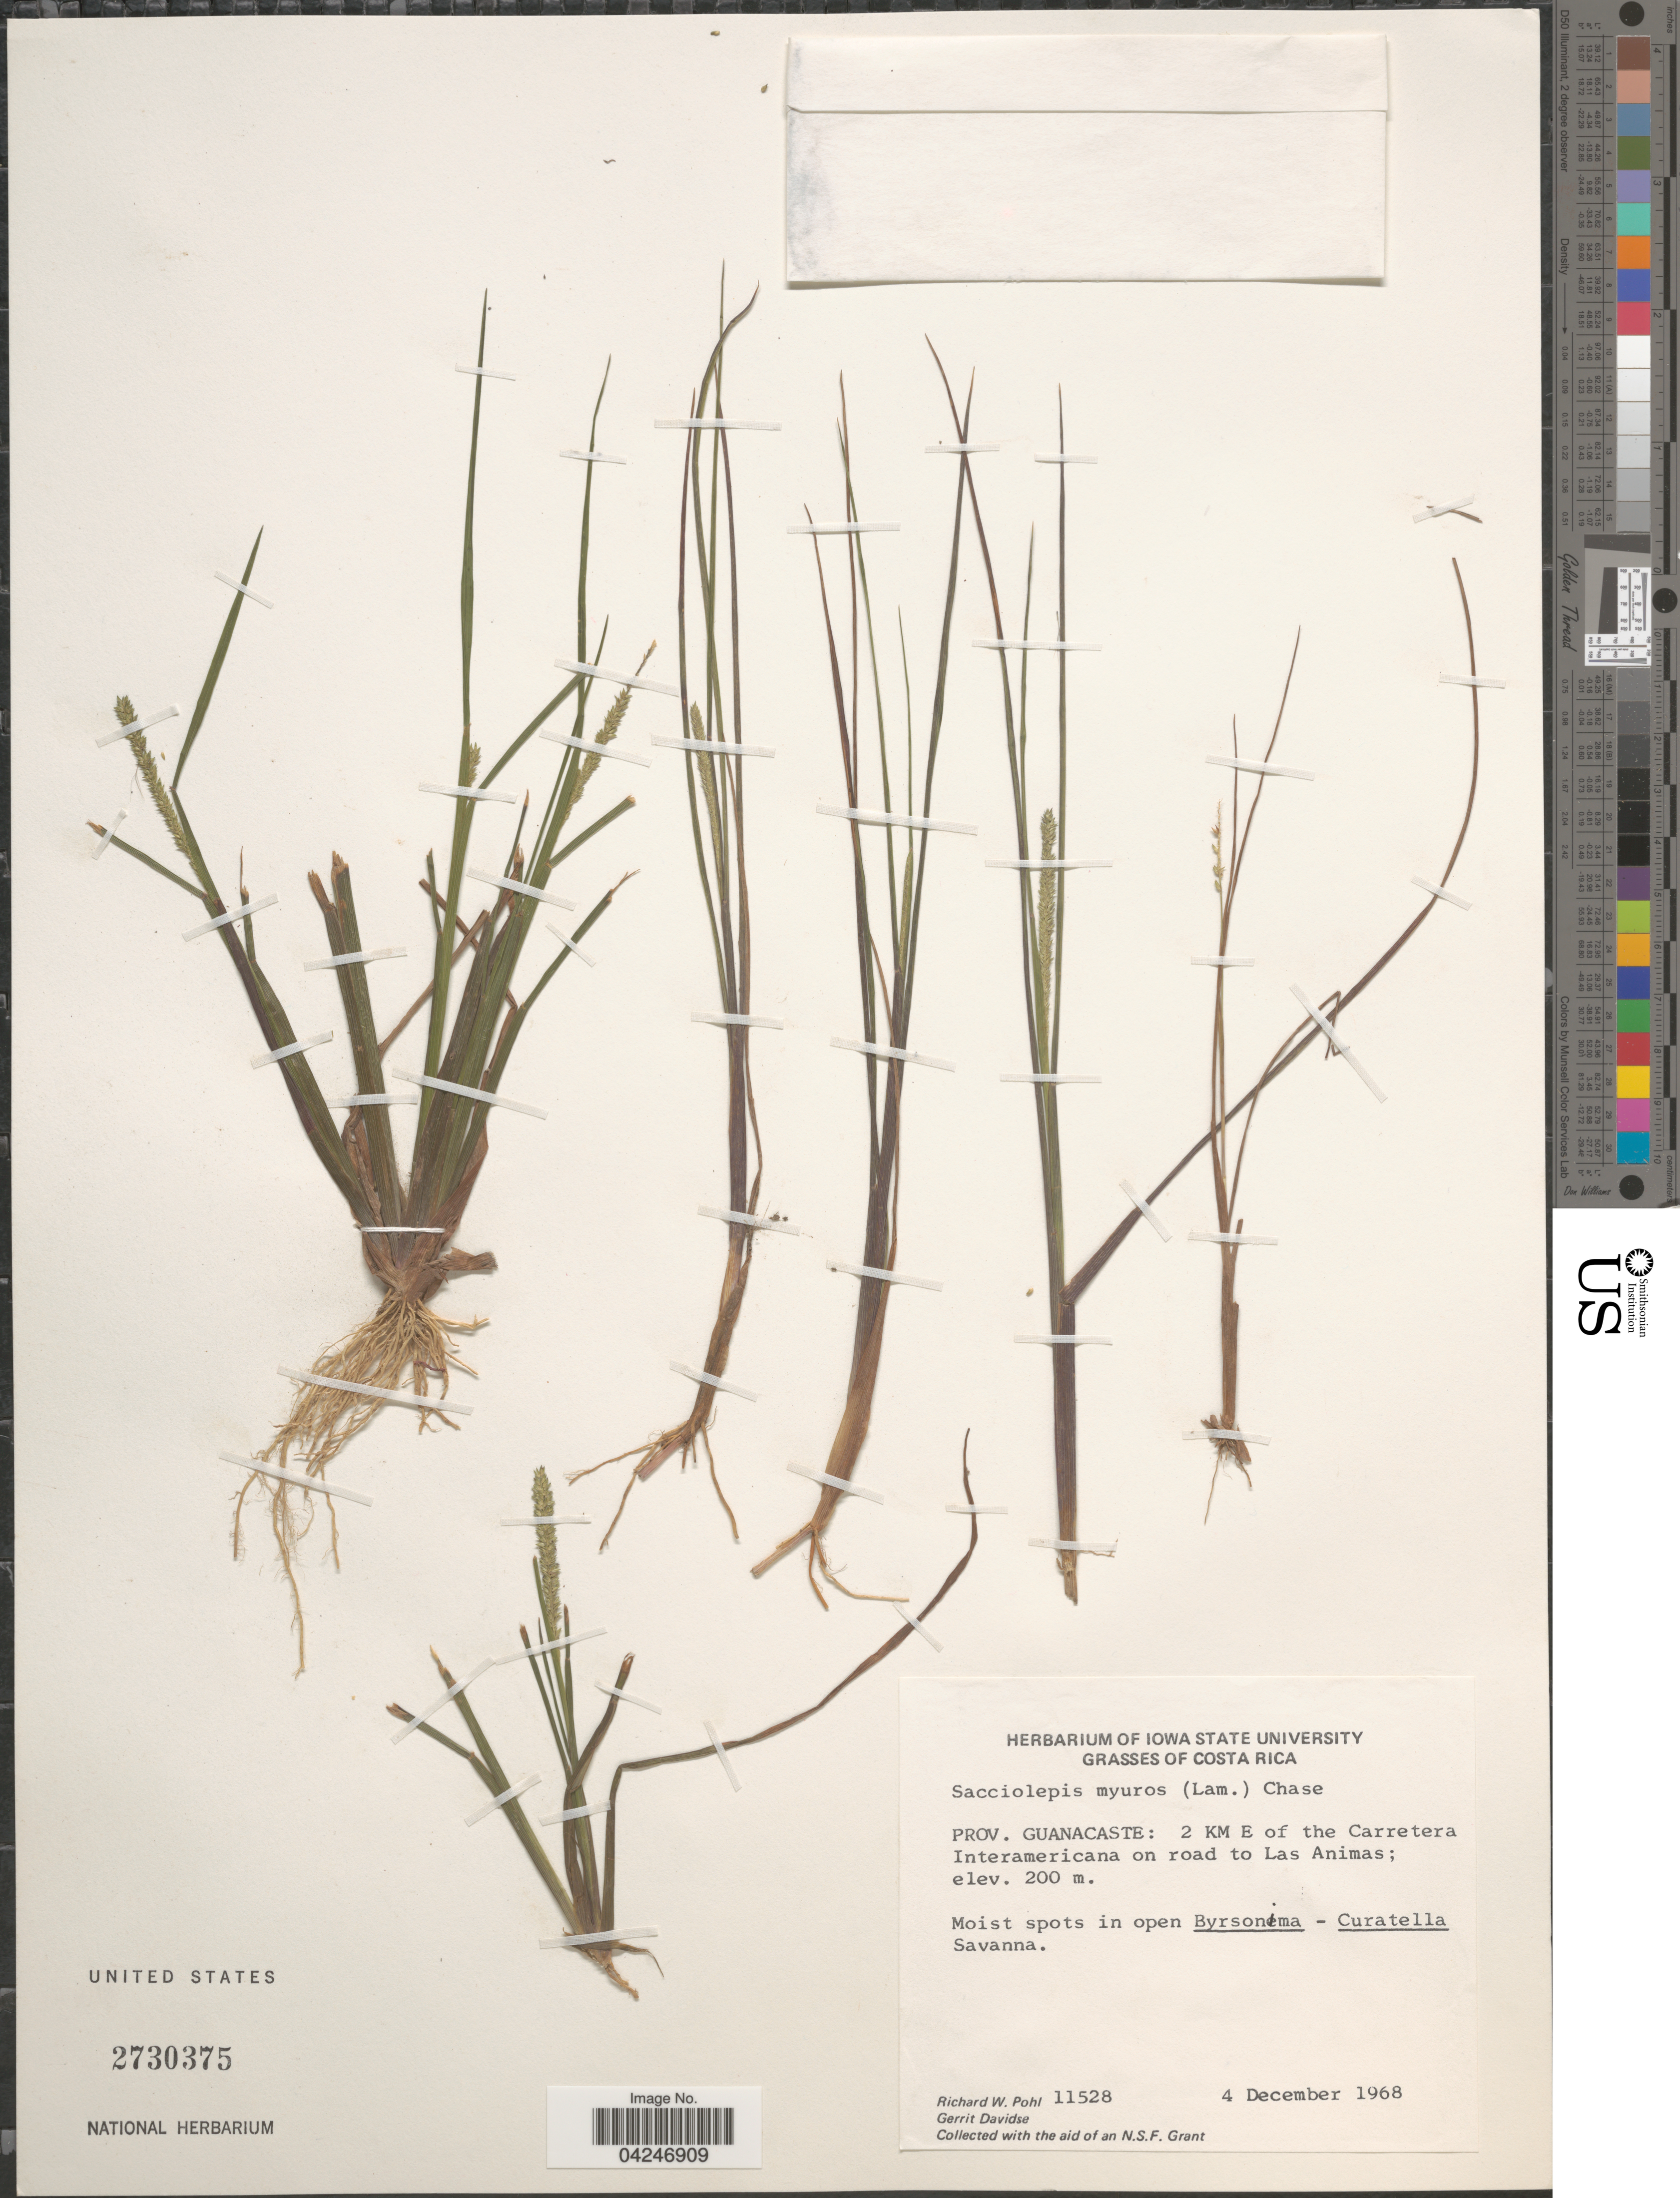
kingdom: Plantae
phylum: Tracheophyta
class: Liliopsida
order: Poales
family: Poaceae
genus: Sacciolepis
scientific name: Sacciolepis myuros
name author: (Lam.) Chase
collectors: R. W. Pohl & G. Davidse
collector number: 11528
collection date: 1968-12-04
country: Costa Rica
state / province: Guanacaste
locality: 2 KM E of the Carretera Interamericana on road to Las Animas.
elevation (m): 200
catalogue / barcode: US 2730375